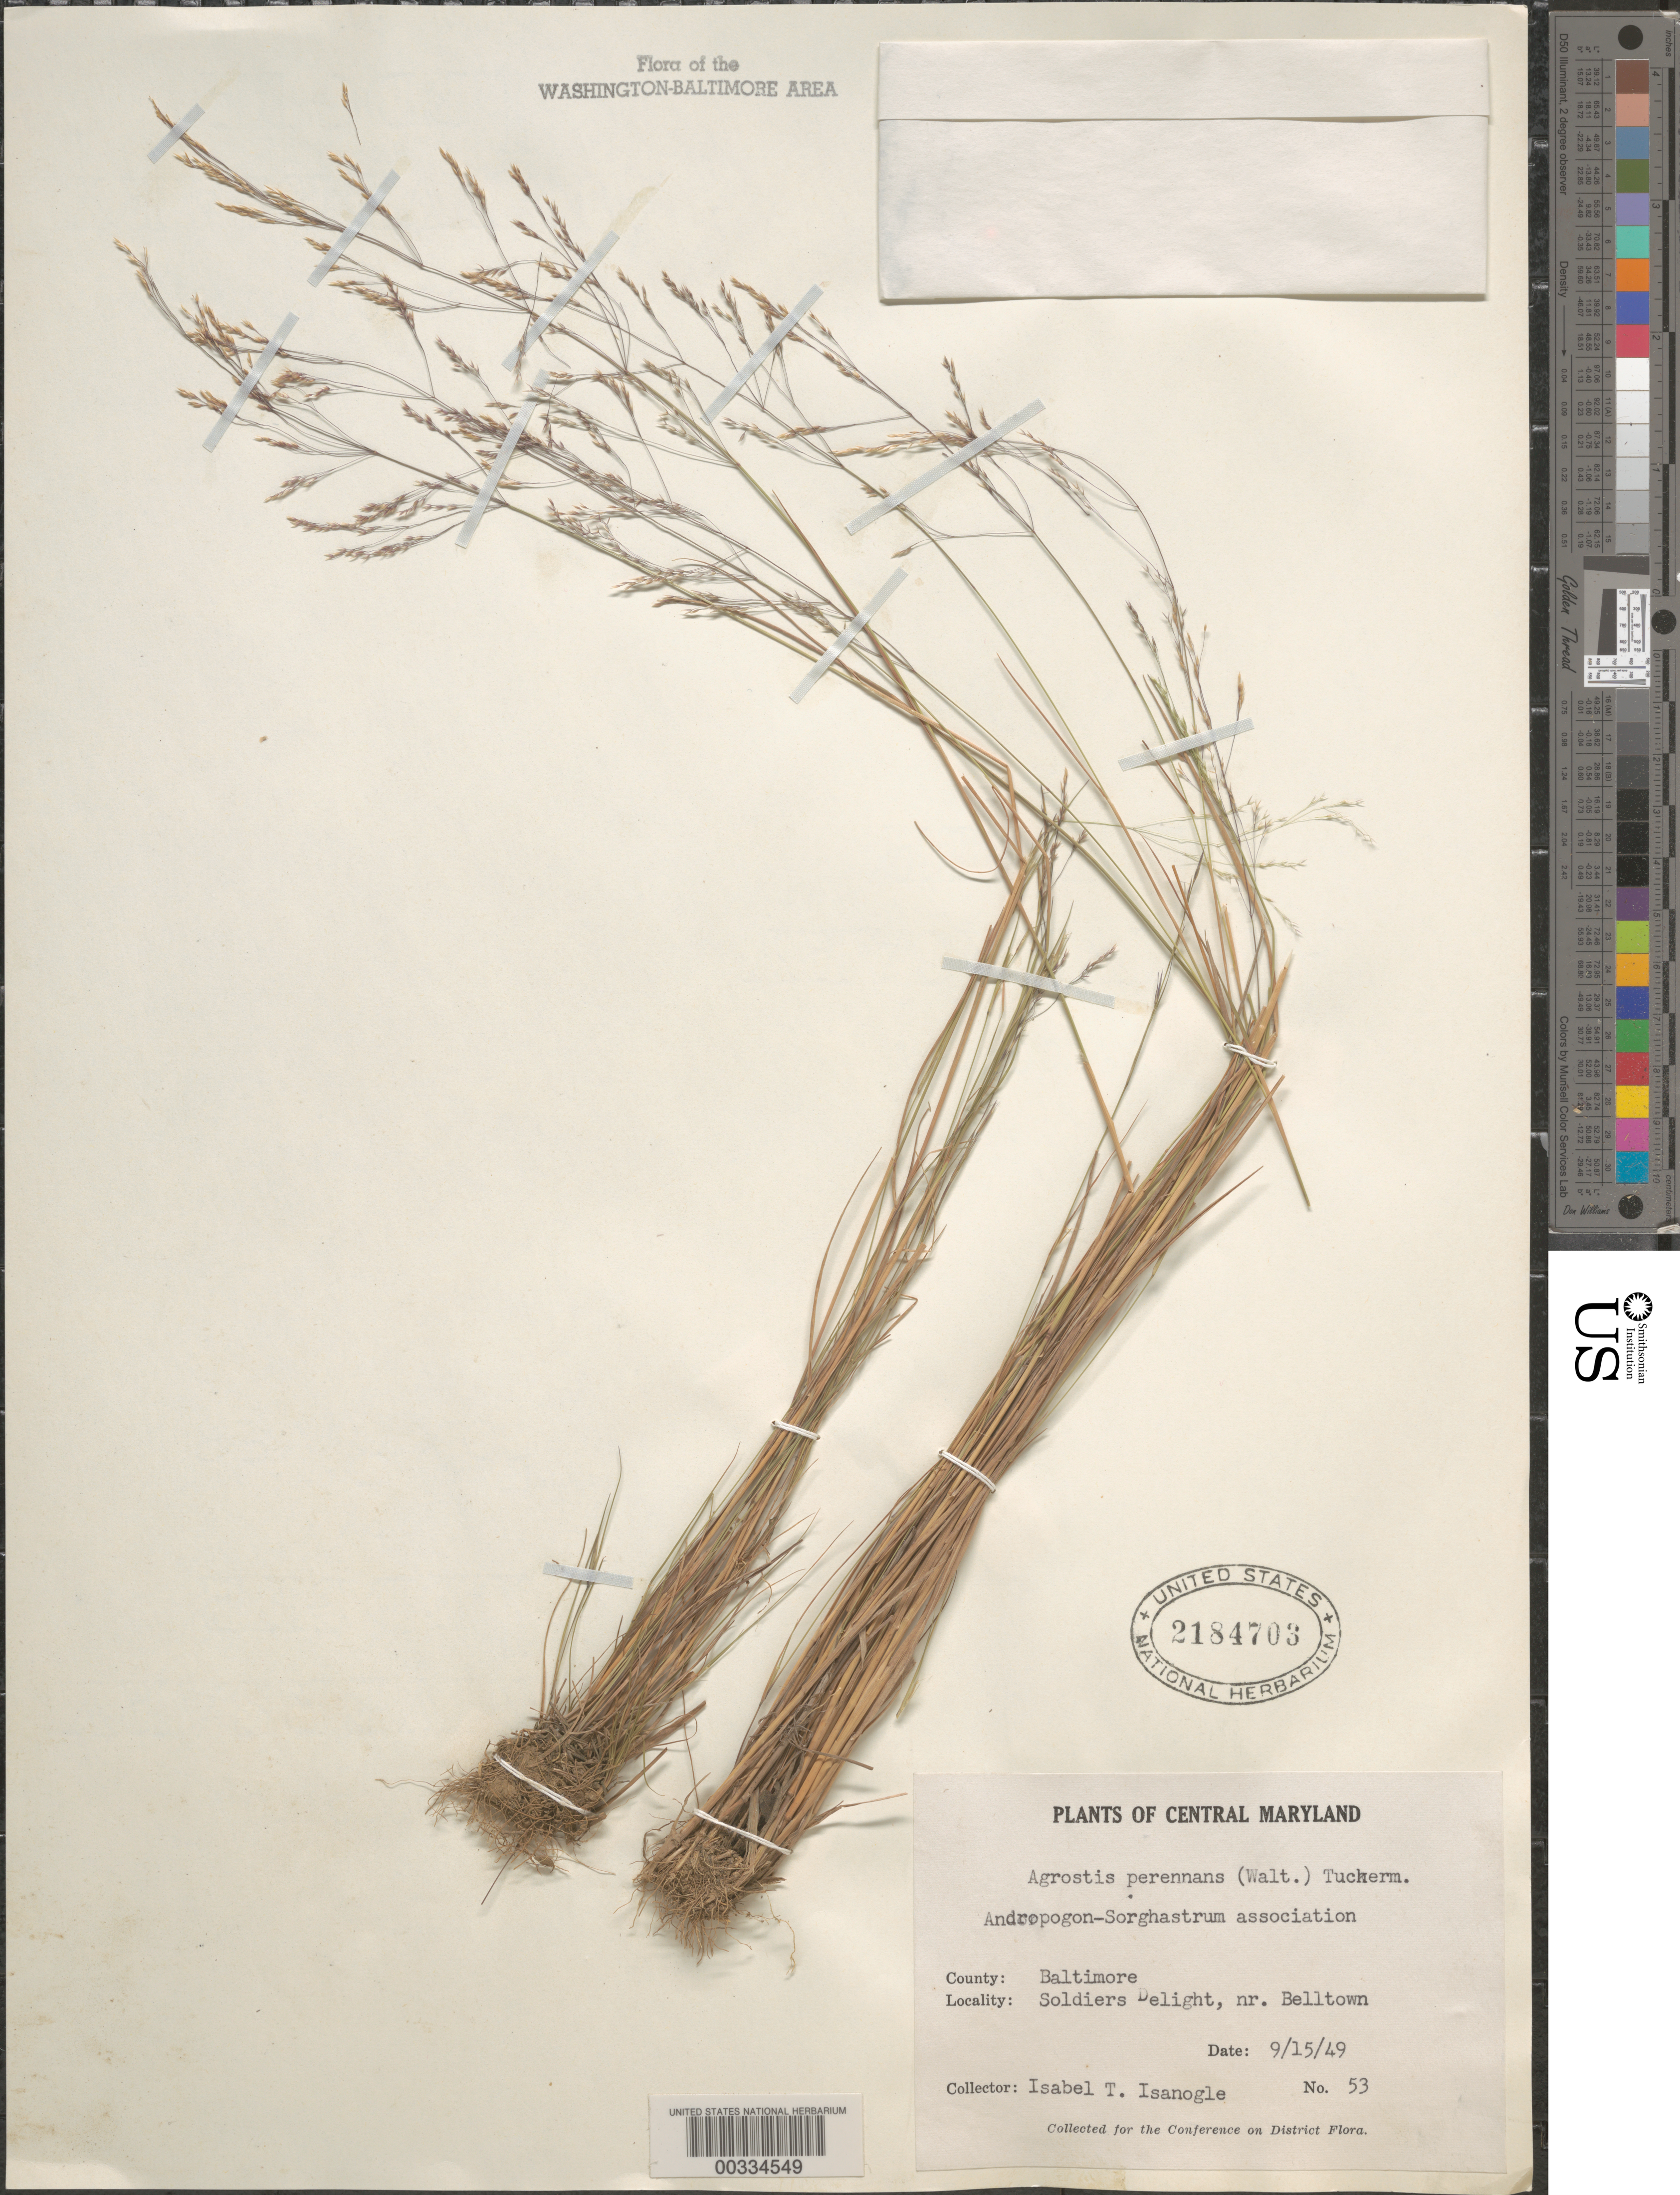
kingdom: Plantae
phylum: Tracheophyta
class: Liliopsida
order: Poales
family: Poaceae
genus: Agrostis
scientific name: Agrostis perennans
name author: (Walter) Tuck.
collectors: I. Isanogle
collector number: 53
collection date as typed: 15 Sep 1949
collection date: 1949-09-15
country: United States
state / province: Maryland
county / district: Baltimore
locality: Soldiers Delight, near Belltown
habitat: Andropogon- Sorghastrum association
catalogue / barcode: US 2184703